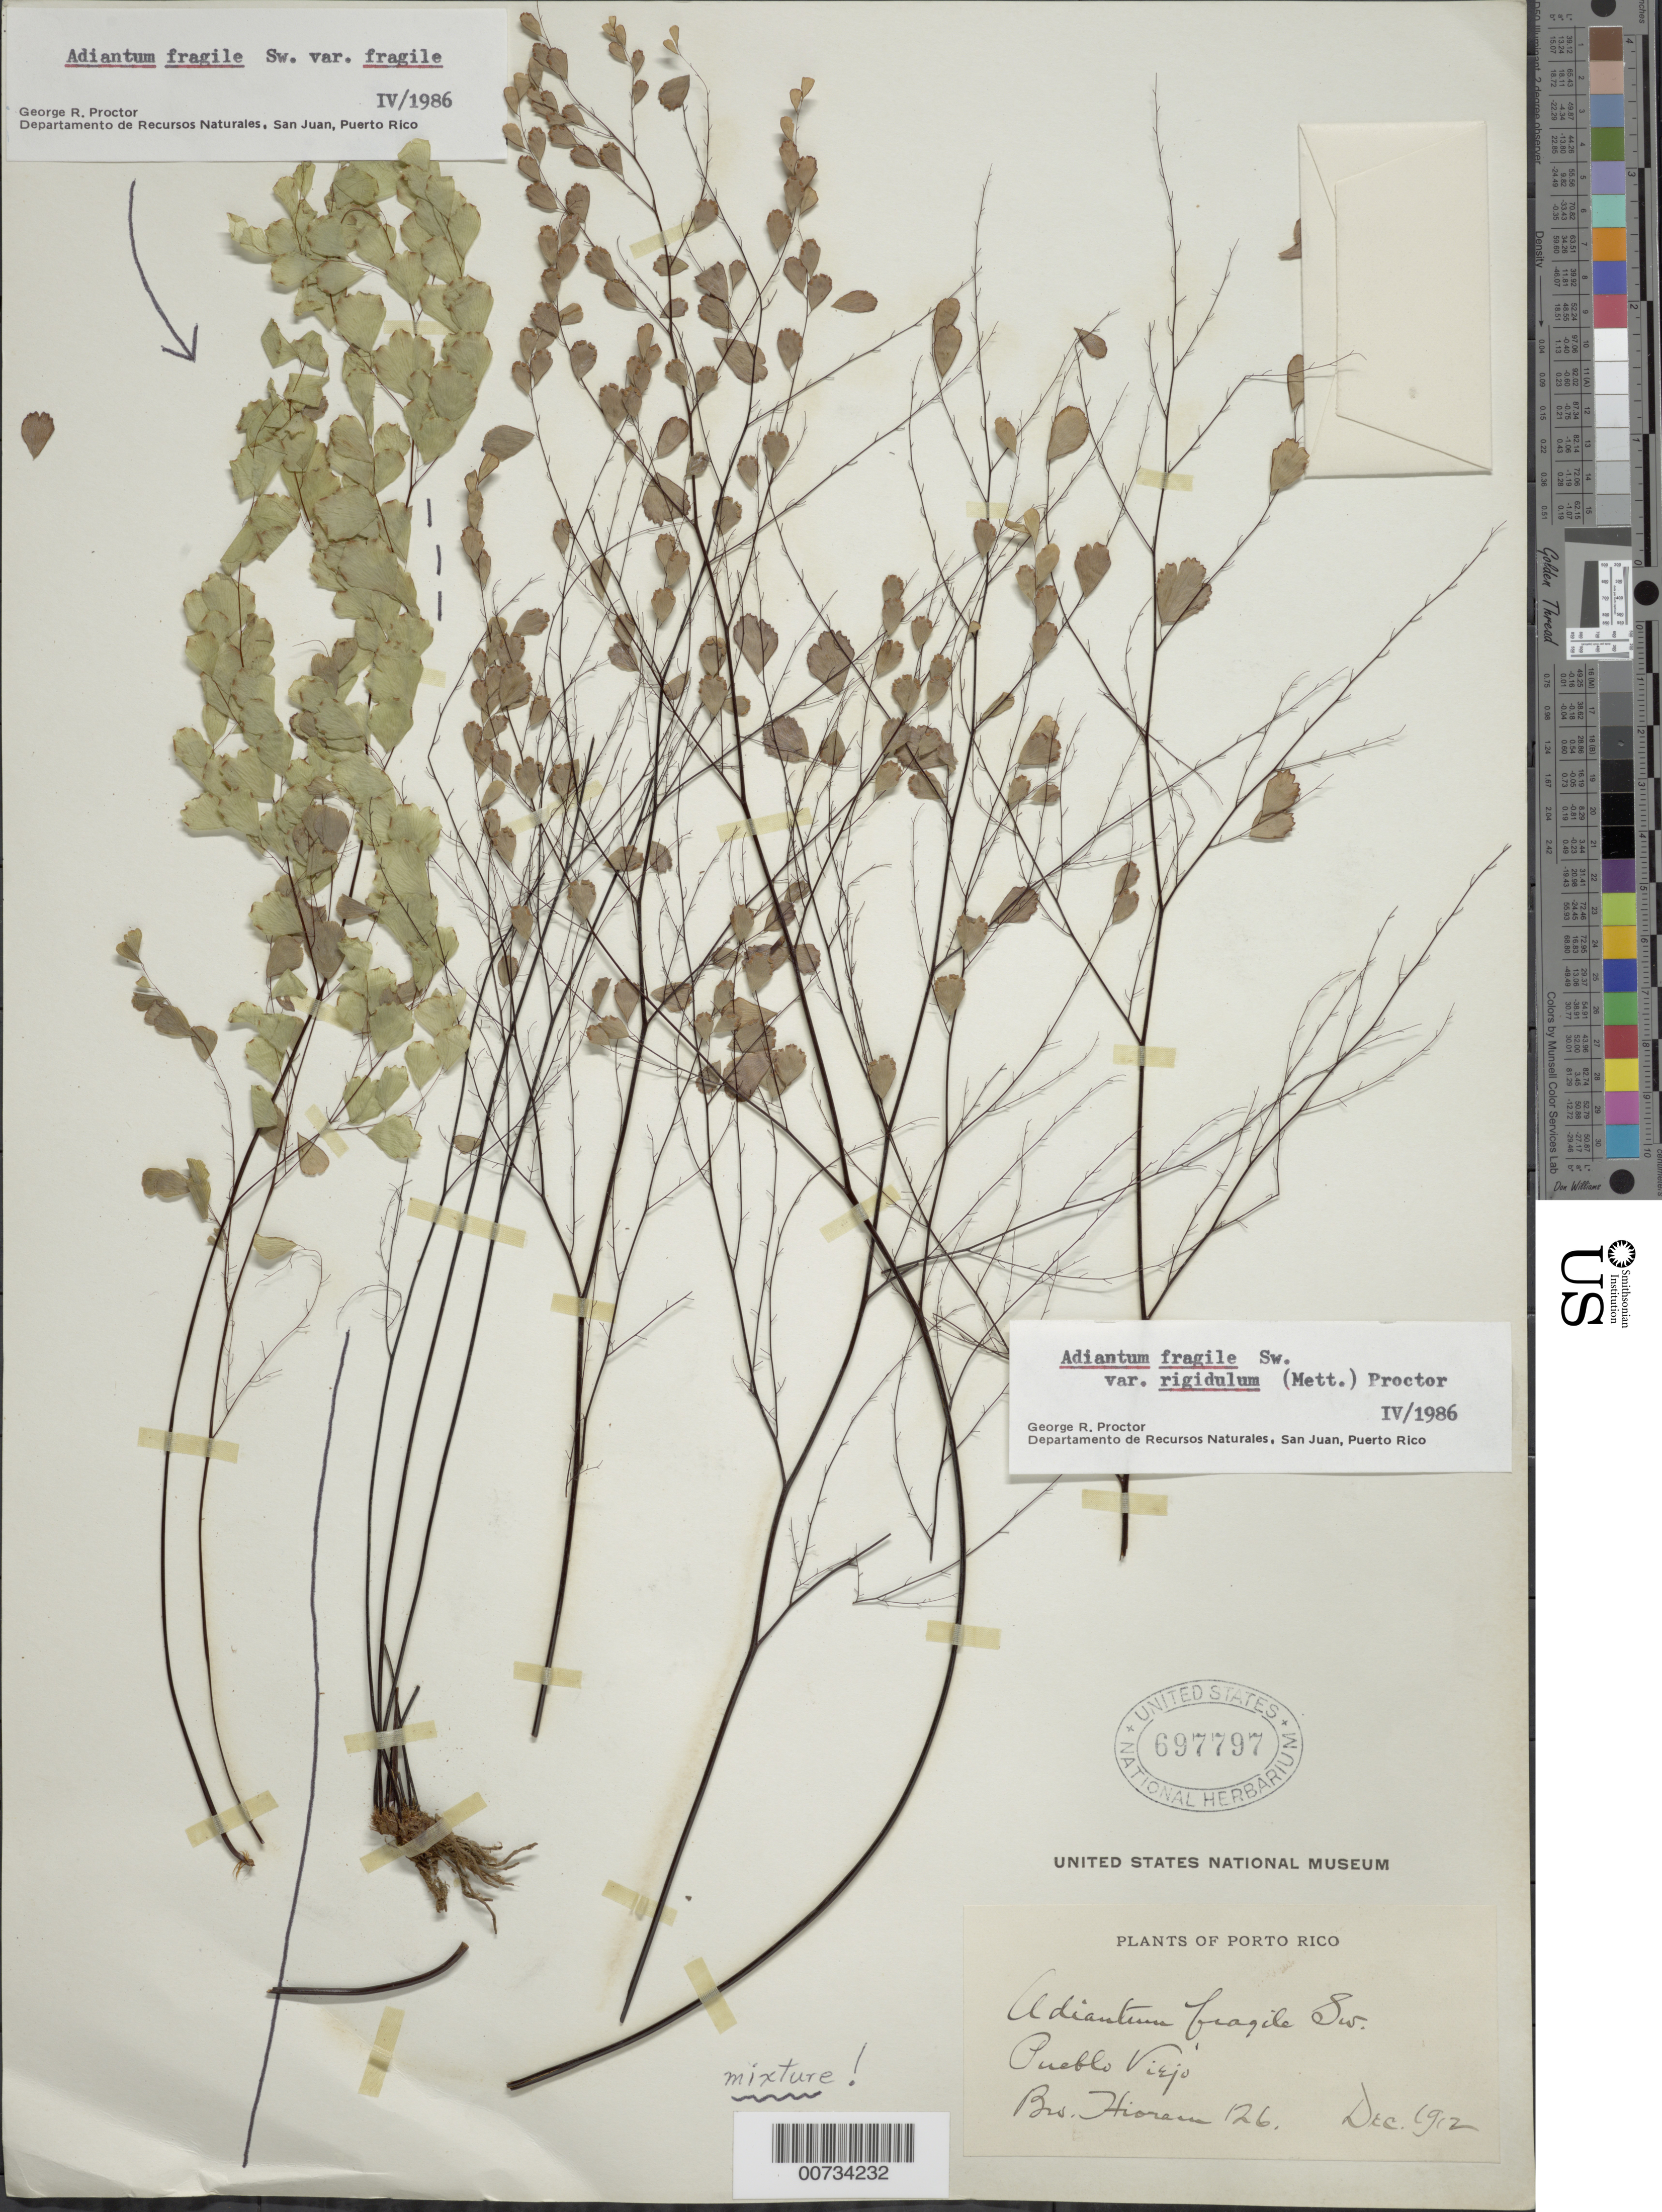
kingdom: Plantae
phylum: Tracheophyta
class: Polypodiopsida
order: Polypodiales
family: Pteridaceae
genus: Adiantum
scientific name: Adiantum fragile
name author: Sw.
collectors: Bro. Hioram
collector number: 126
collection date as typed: Dec 1912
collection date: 1912-12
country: Puerto Rico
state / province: Guaynabo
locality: Pueblo Viejo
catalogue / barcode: US 697797